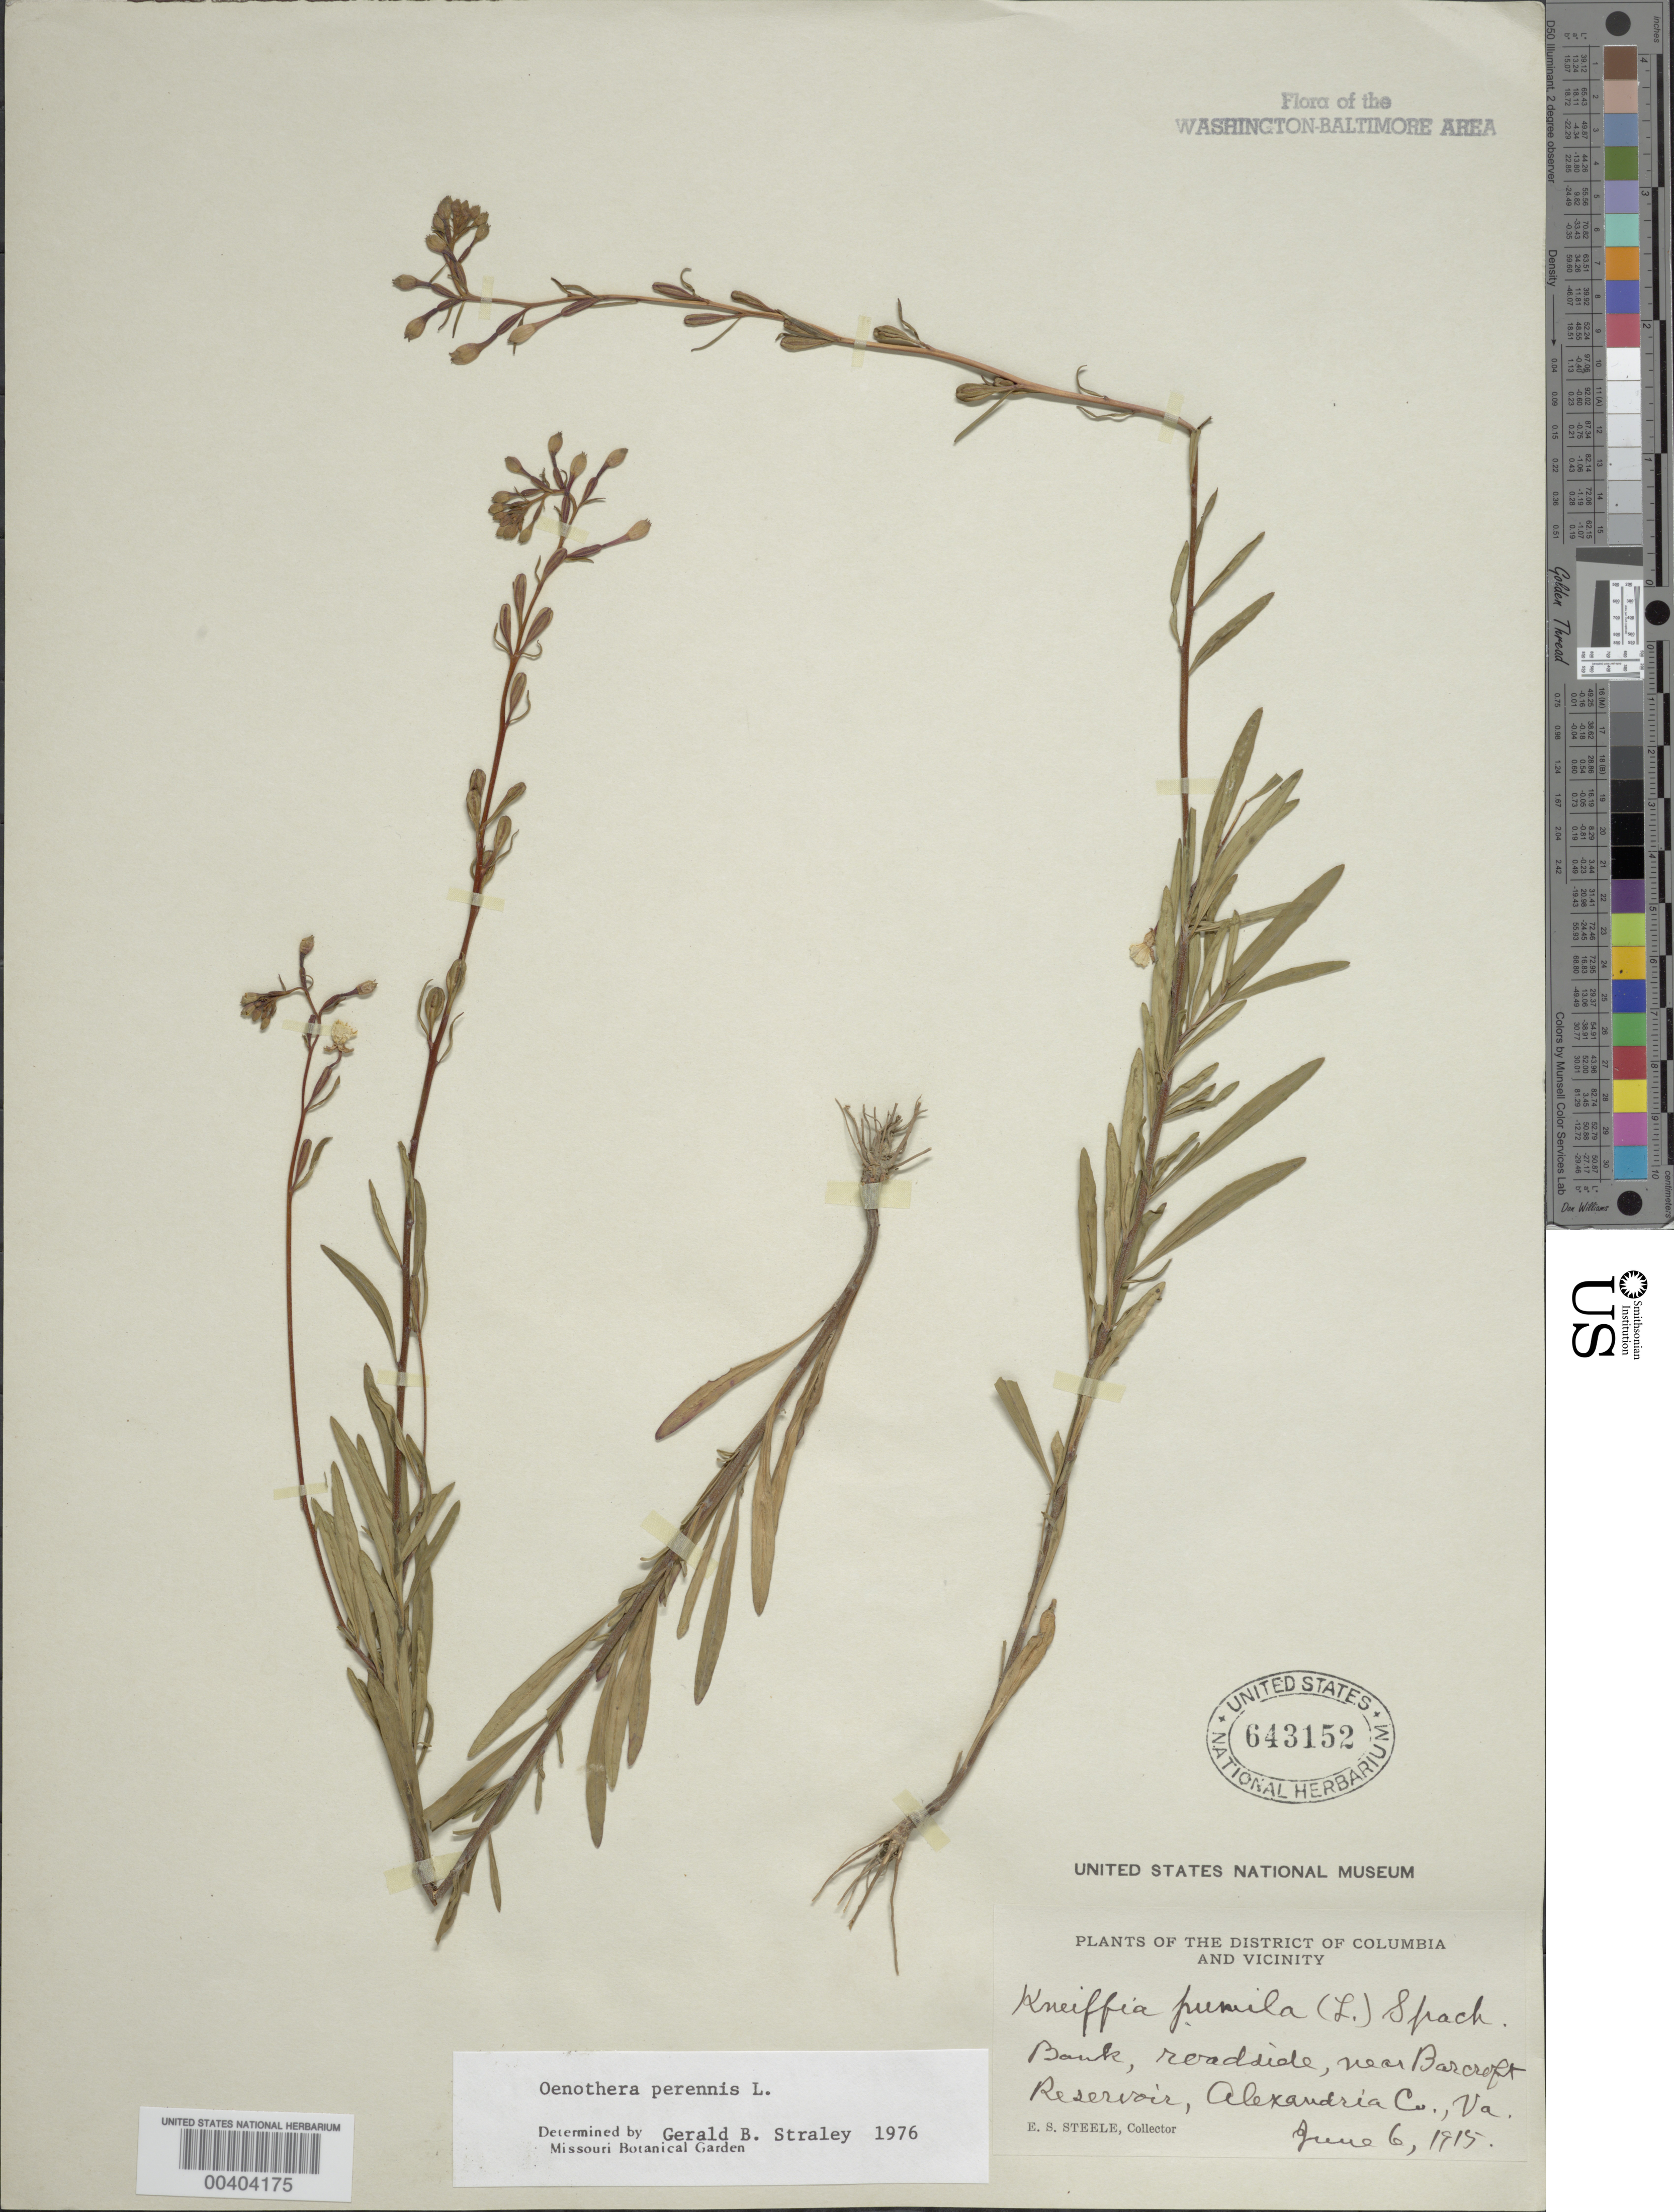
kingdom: Plantae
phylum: Tracheophyta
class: Magnoliopsida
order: Myrtales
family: Onagraceae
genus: Oenothera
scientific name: Oenothera perennis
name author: L.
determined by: Straley, G. B.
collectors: E. Steele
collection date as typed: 06 Jun 1915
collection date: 1915-06-06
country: United States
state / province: Virginia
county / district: Fairfax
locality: Near Barcroft Reservoir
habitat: Bank, roadside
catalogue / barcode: US 643152